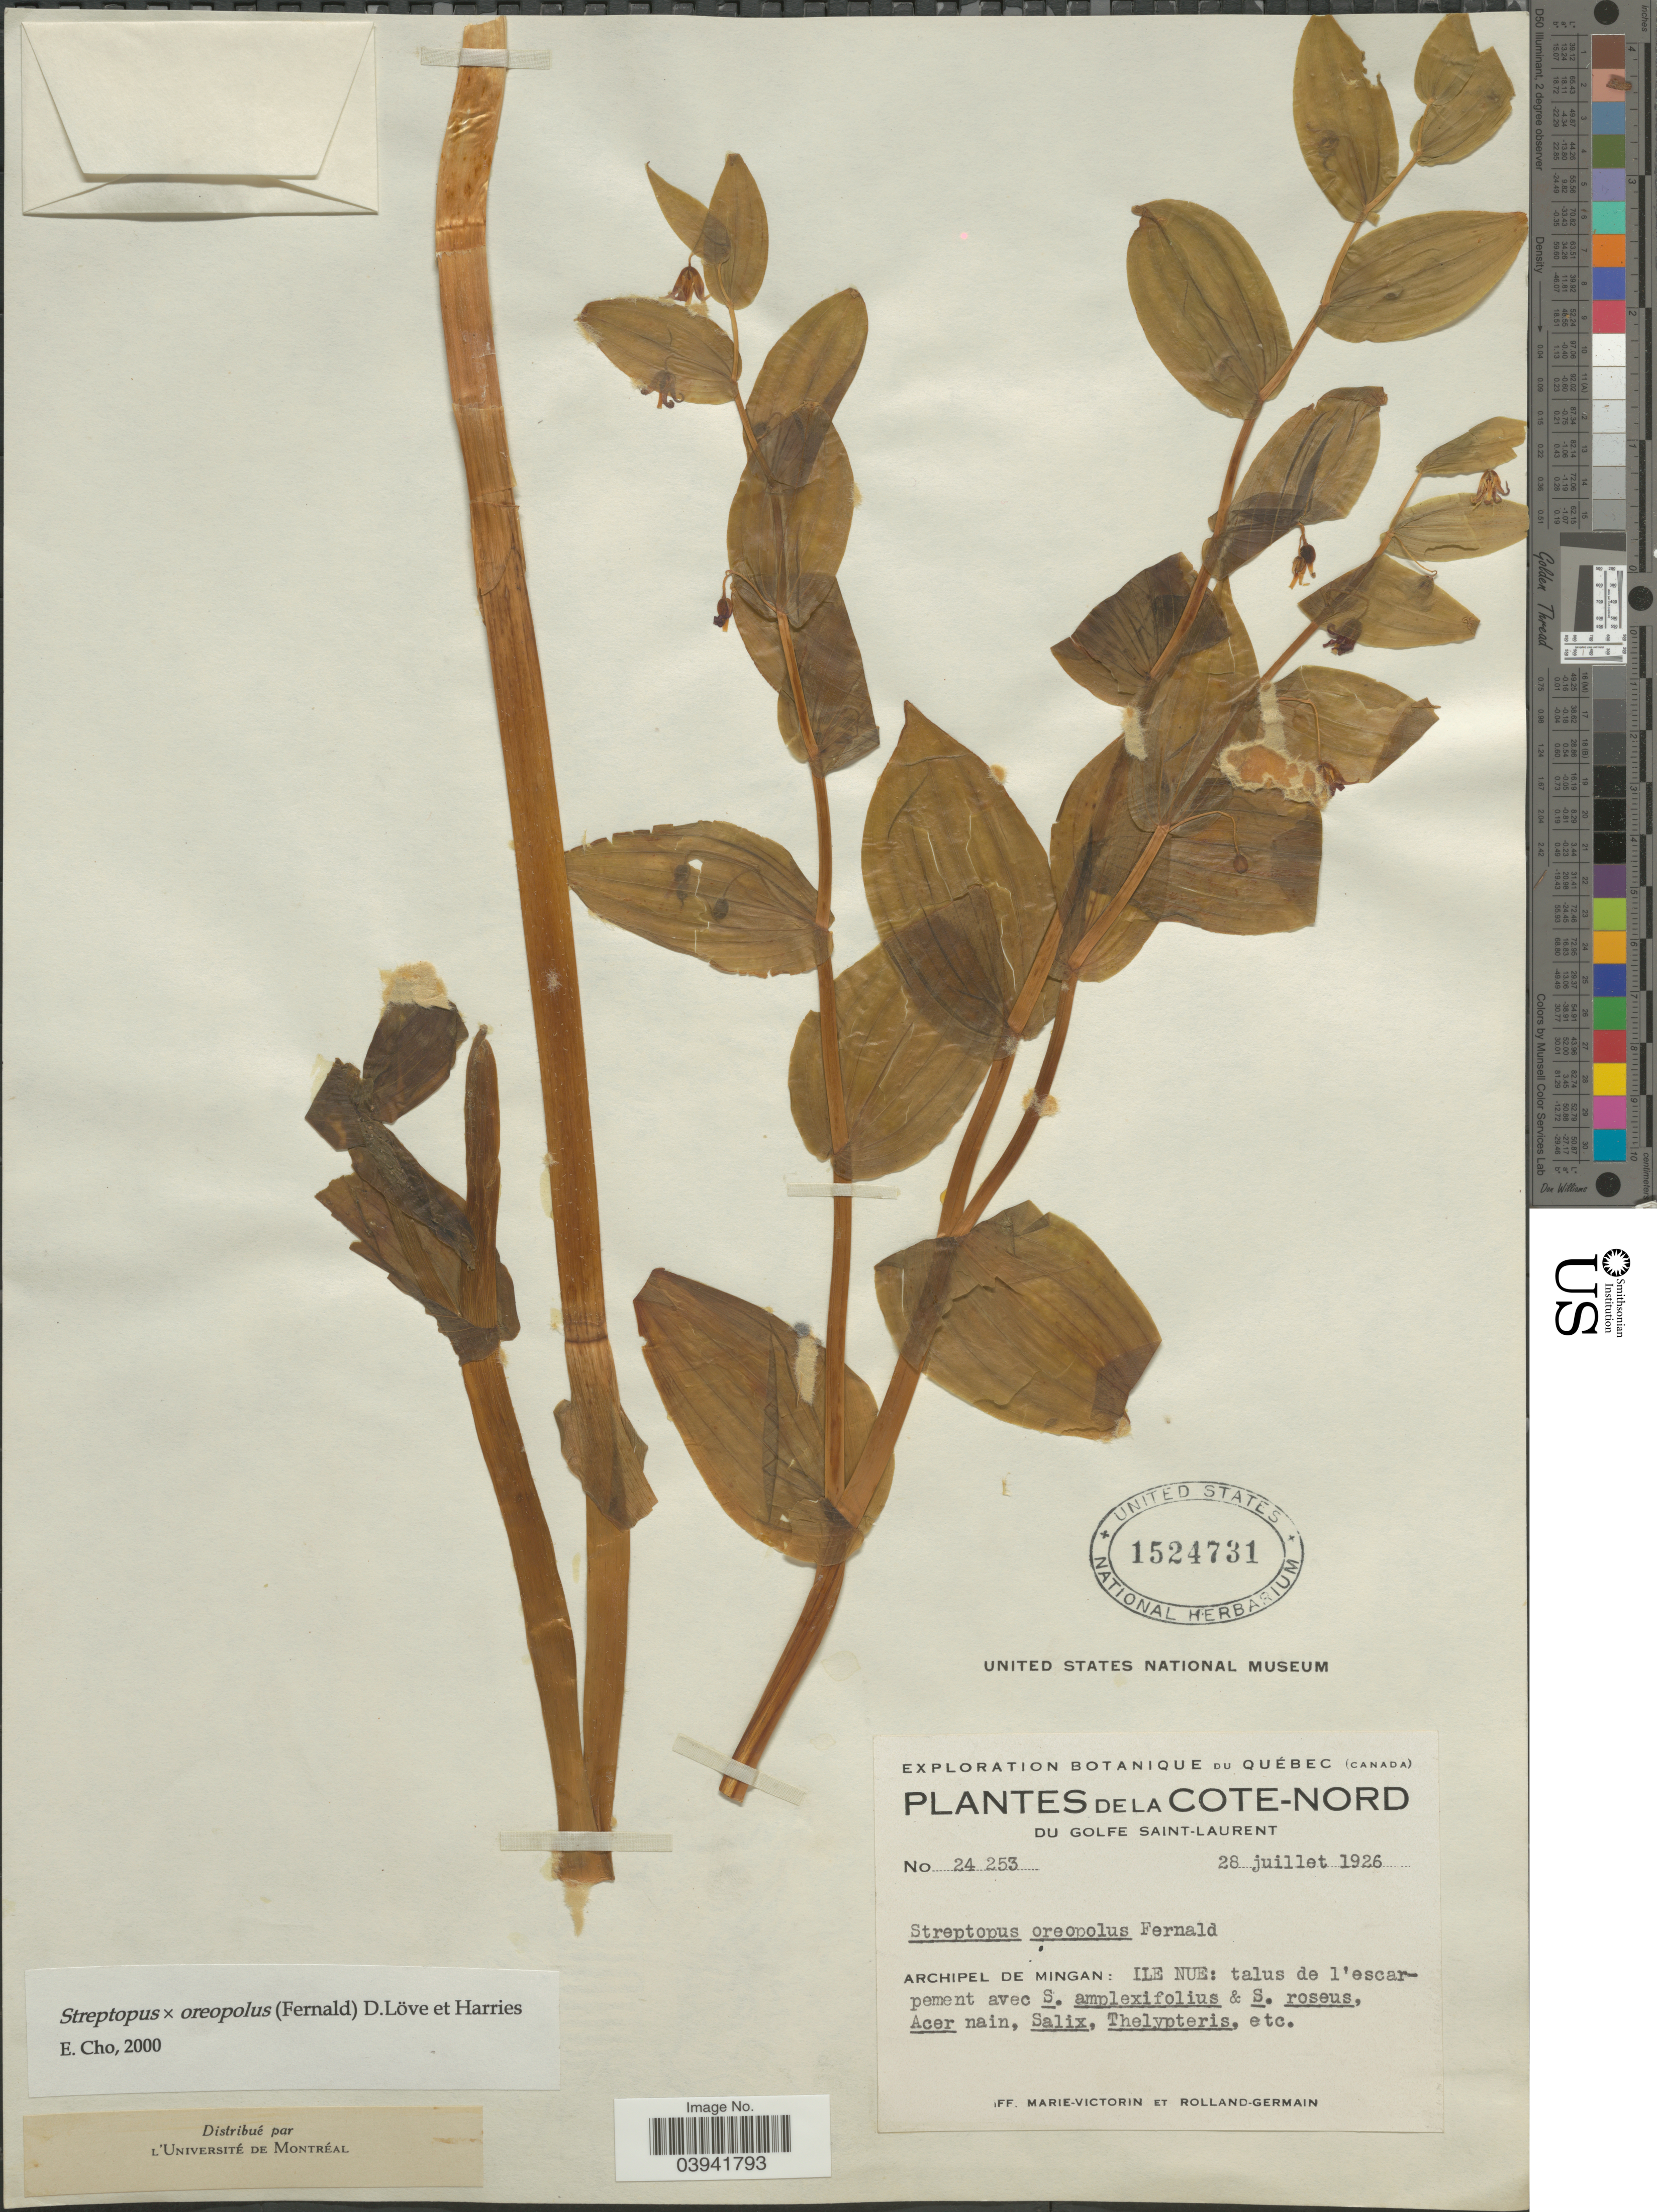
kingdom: Plantae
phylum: Tracheophyta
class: Liliopsida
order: Liliales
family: Liliaceae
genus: Streptopus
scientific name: Streptopus x oreopolus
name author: Fernald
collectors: F. Marie-Victorin & Rolland-Germain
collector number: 24253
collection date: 1926-07-28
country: Canada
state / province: Quebec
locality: La Cote-Nord du golfe Saint-Laurent. Archipel de Mingan: Ile Nue.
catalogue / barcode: US 1524731